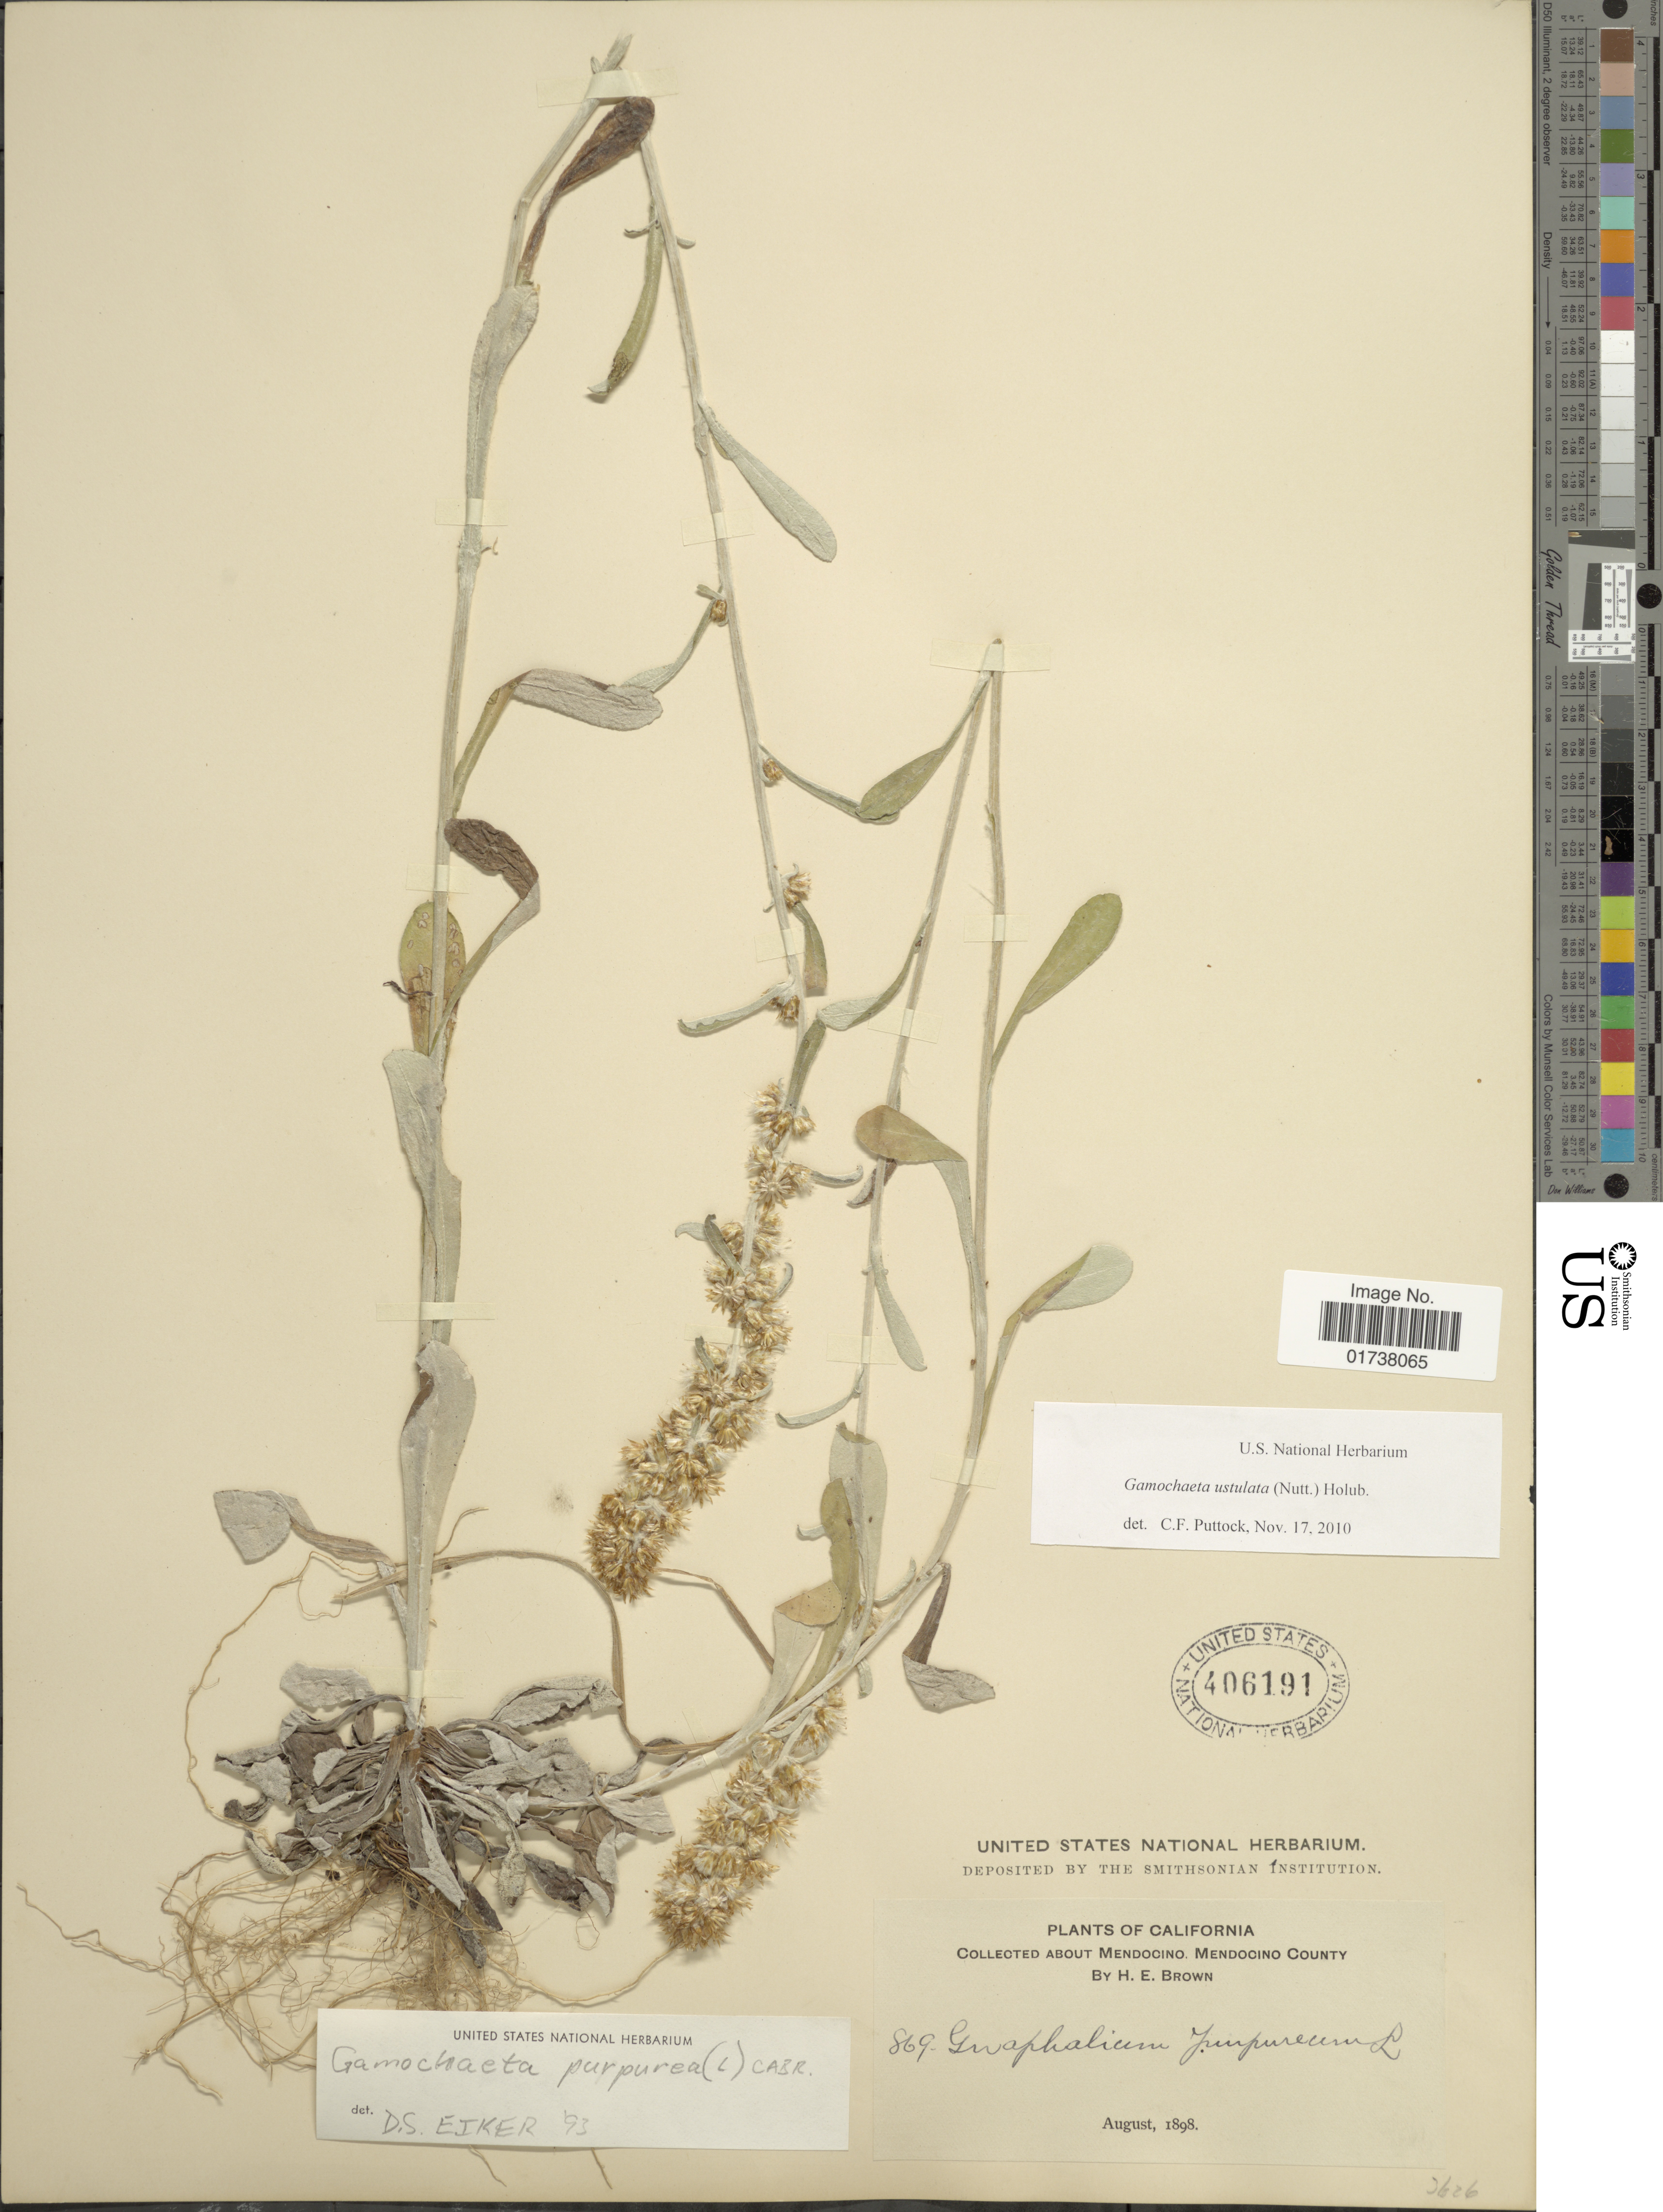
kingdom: Plantae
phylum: Tracheophyta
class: Magnoliopsida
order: Asterales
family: Asteraceae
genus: Gamochaeta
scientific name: Gamochaeta ustulata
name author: (Nutt.) Holub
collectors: H. E. Brown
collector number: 869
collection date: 1898-08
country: United States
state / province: California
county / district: Mendocino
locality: About Mendocino, Mendocino County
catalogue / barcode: US 406191